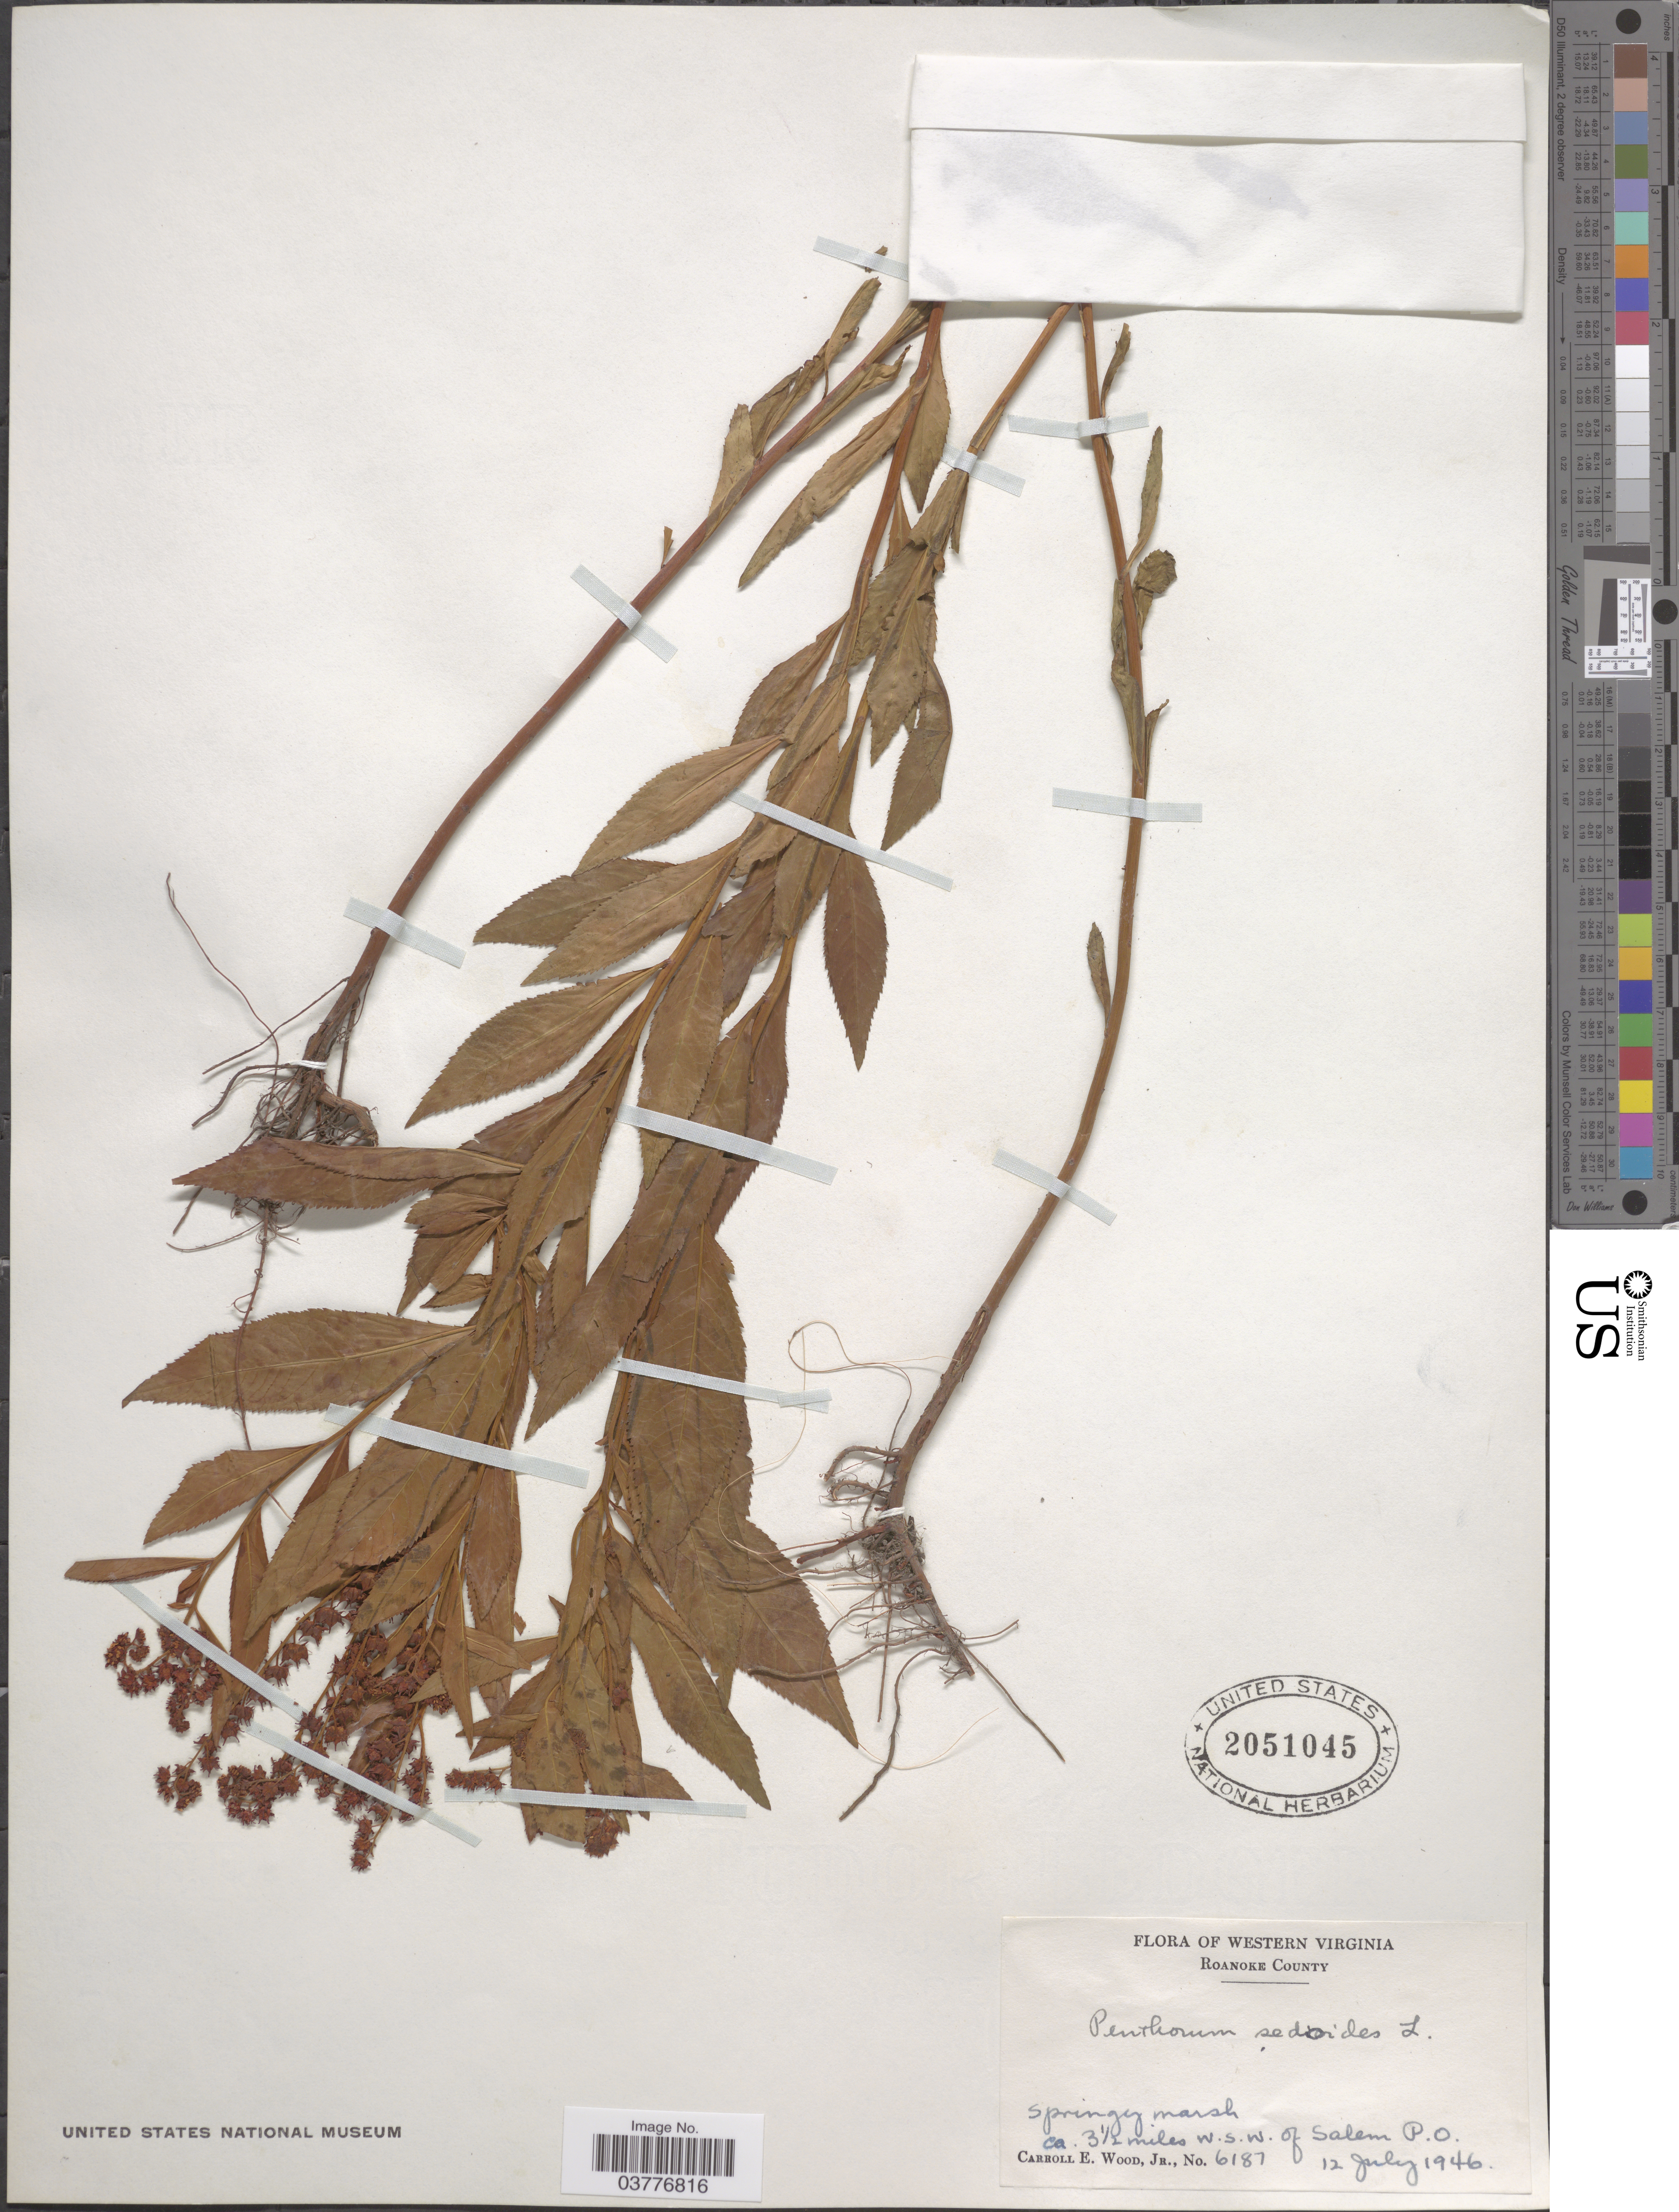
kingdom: Plantae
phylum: Tracheophyta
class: Magnoliopsida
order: Saxifragales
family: Penthoraceae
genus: Penthorum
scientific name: Penthorum sedoides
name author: L.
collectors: C. Wood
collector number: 6187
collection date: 1946-07-12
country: United States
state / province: Virginia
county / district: Roanoke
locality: Western Virginia. Roanoke County. Ca. 3½ miles W.S.W. of Salem P.O.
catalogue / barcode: US 20501045